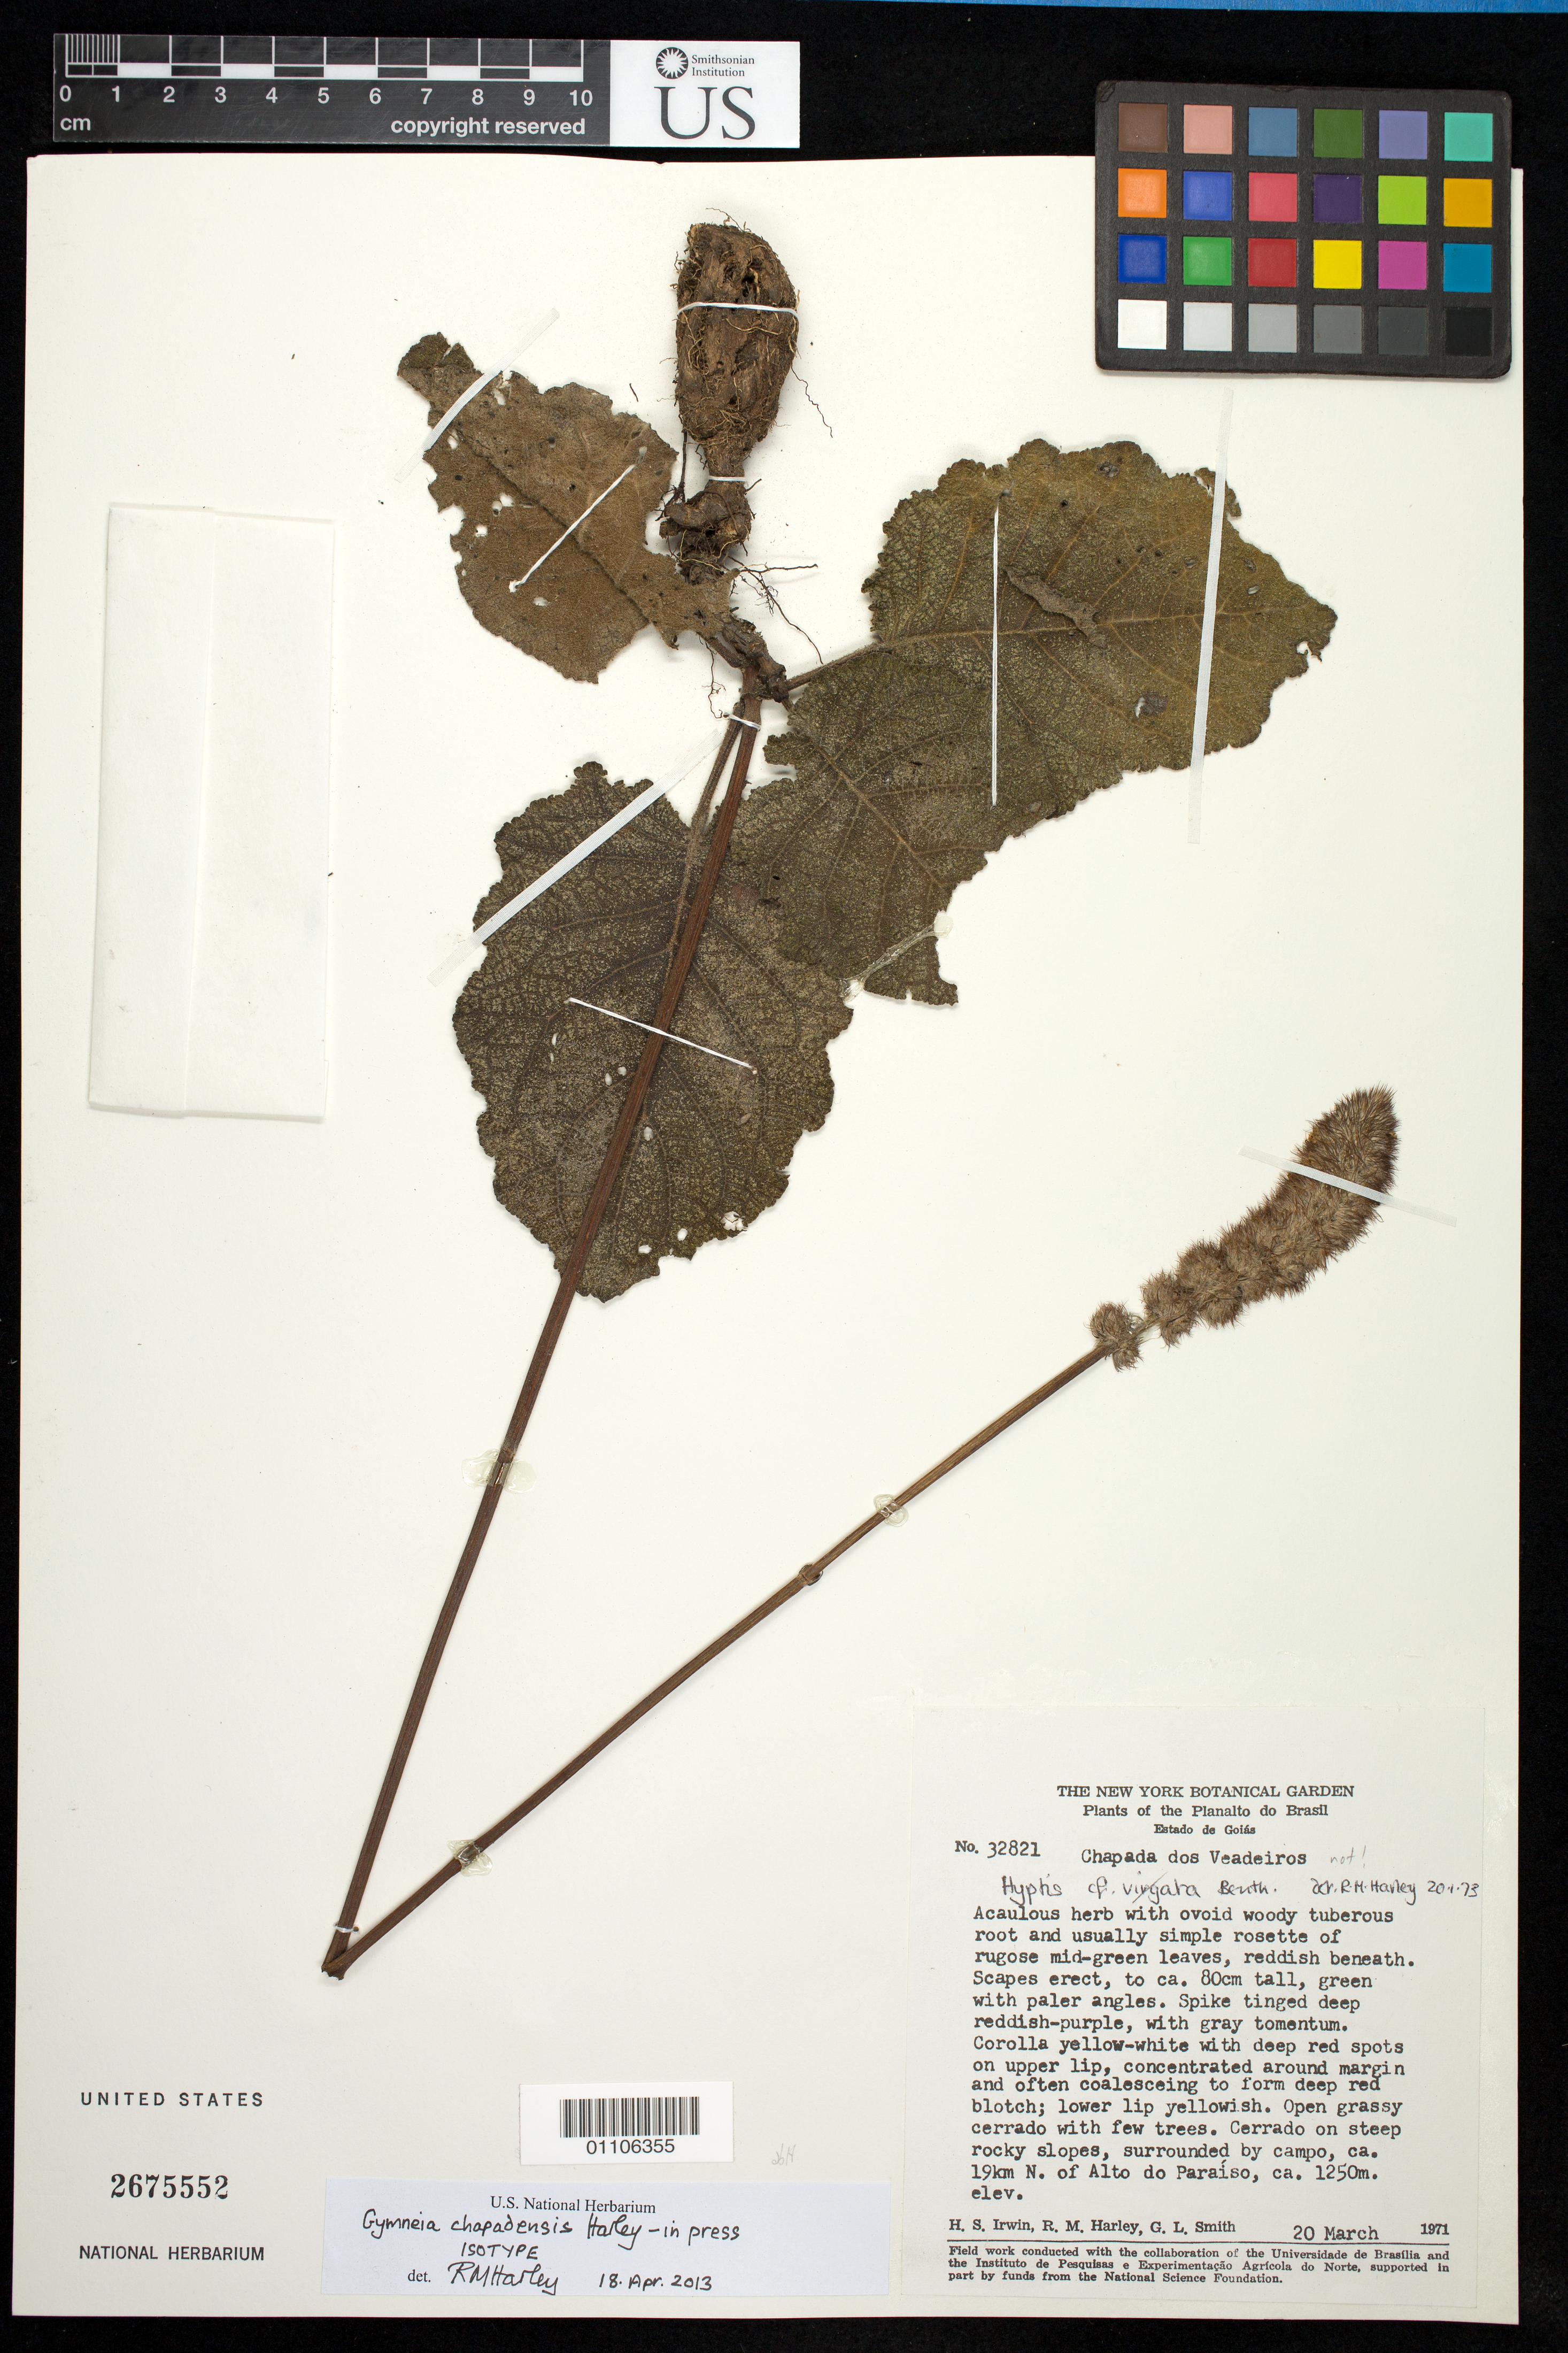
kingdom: Plantae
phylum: Tracheophyta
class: Magnoliopsida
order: Lamiales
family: Lamiaceae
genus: Gymneia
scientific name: Gymneia chapadensis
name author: Harley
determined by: Harley, R. M.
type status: Isotype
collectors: H. Irwin, R. M. Harley & G. L. Smith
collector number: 32821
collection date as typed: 20 Mar 1971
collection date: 1971-03-20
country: Brazil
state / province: Goiás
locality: Chapada dos Veadeiros, ca. 19 km N of Alto do Paraíso.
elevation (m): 1250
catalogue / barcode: US 2675552